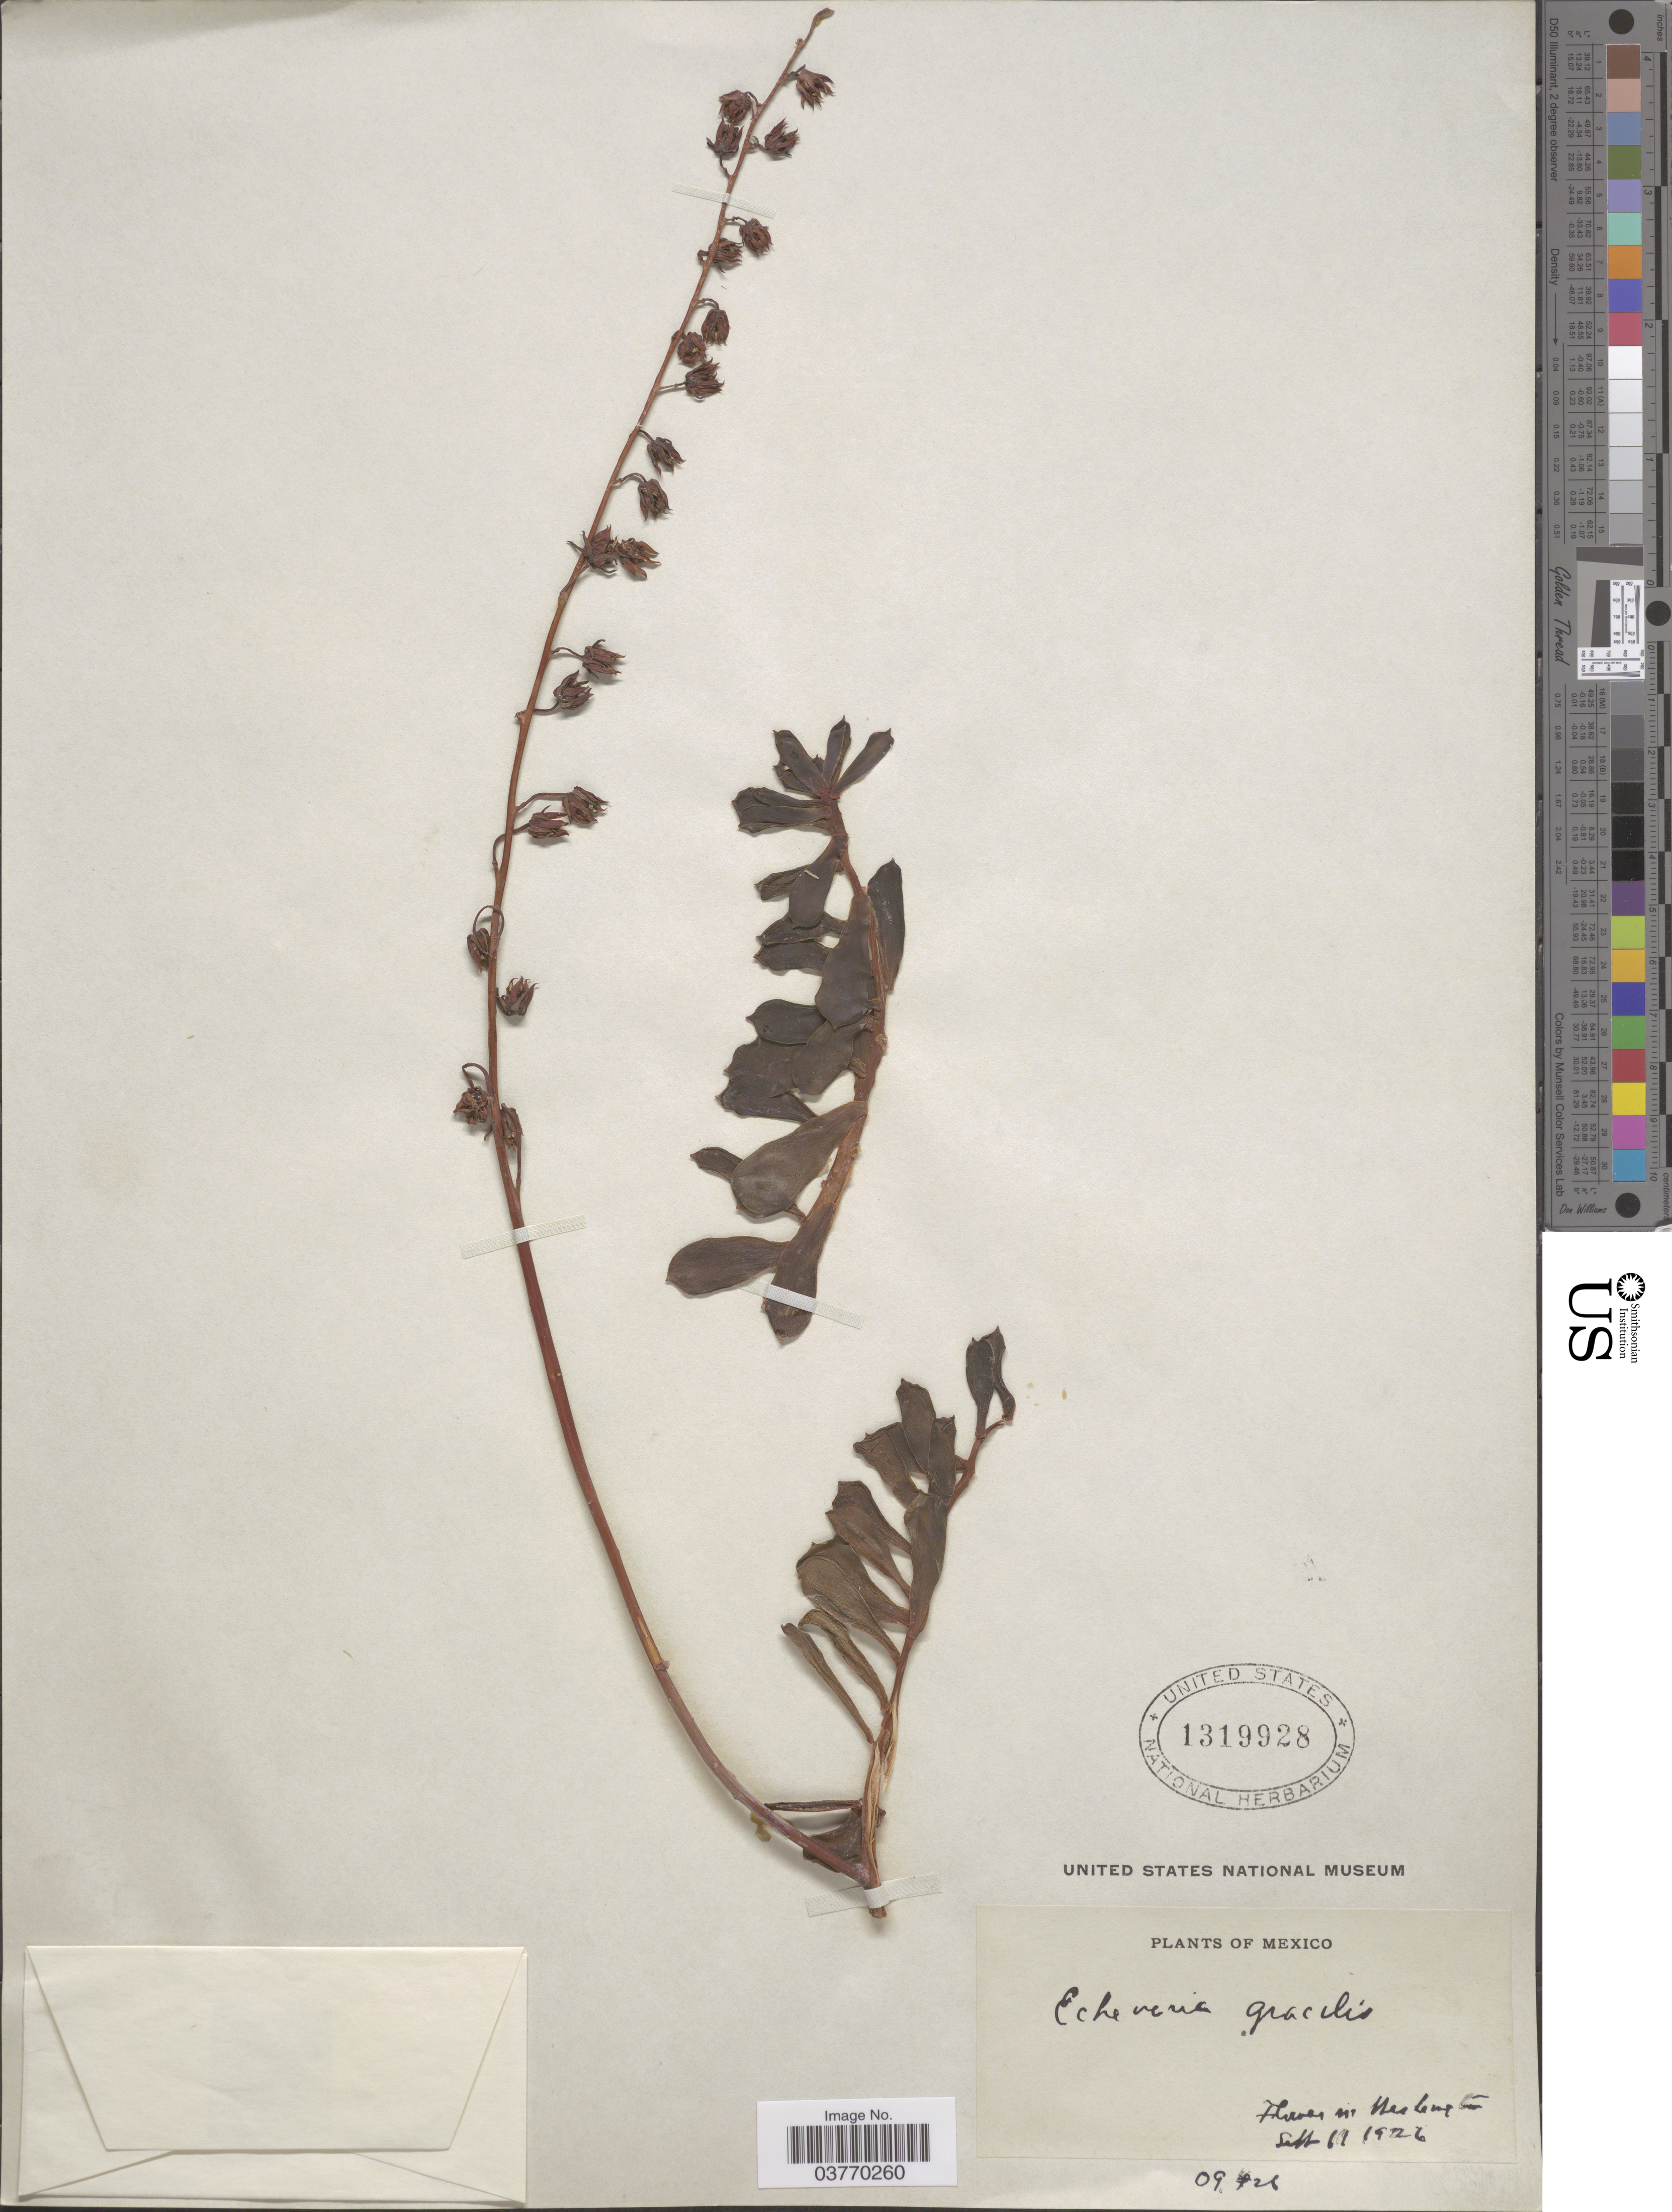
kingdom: Plantae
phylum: Tracheophyta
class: Magnoliopsida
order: Saxifragales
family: Crassulaceae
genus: Echeveria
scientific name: Echeveria gracilis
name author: Rose ex E. Walther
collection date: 1926-09-11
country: United States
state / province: Washington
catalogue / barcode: US 1319928